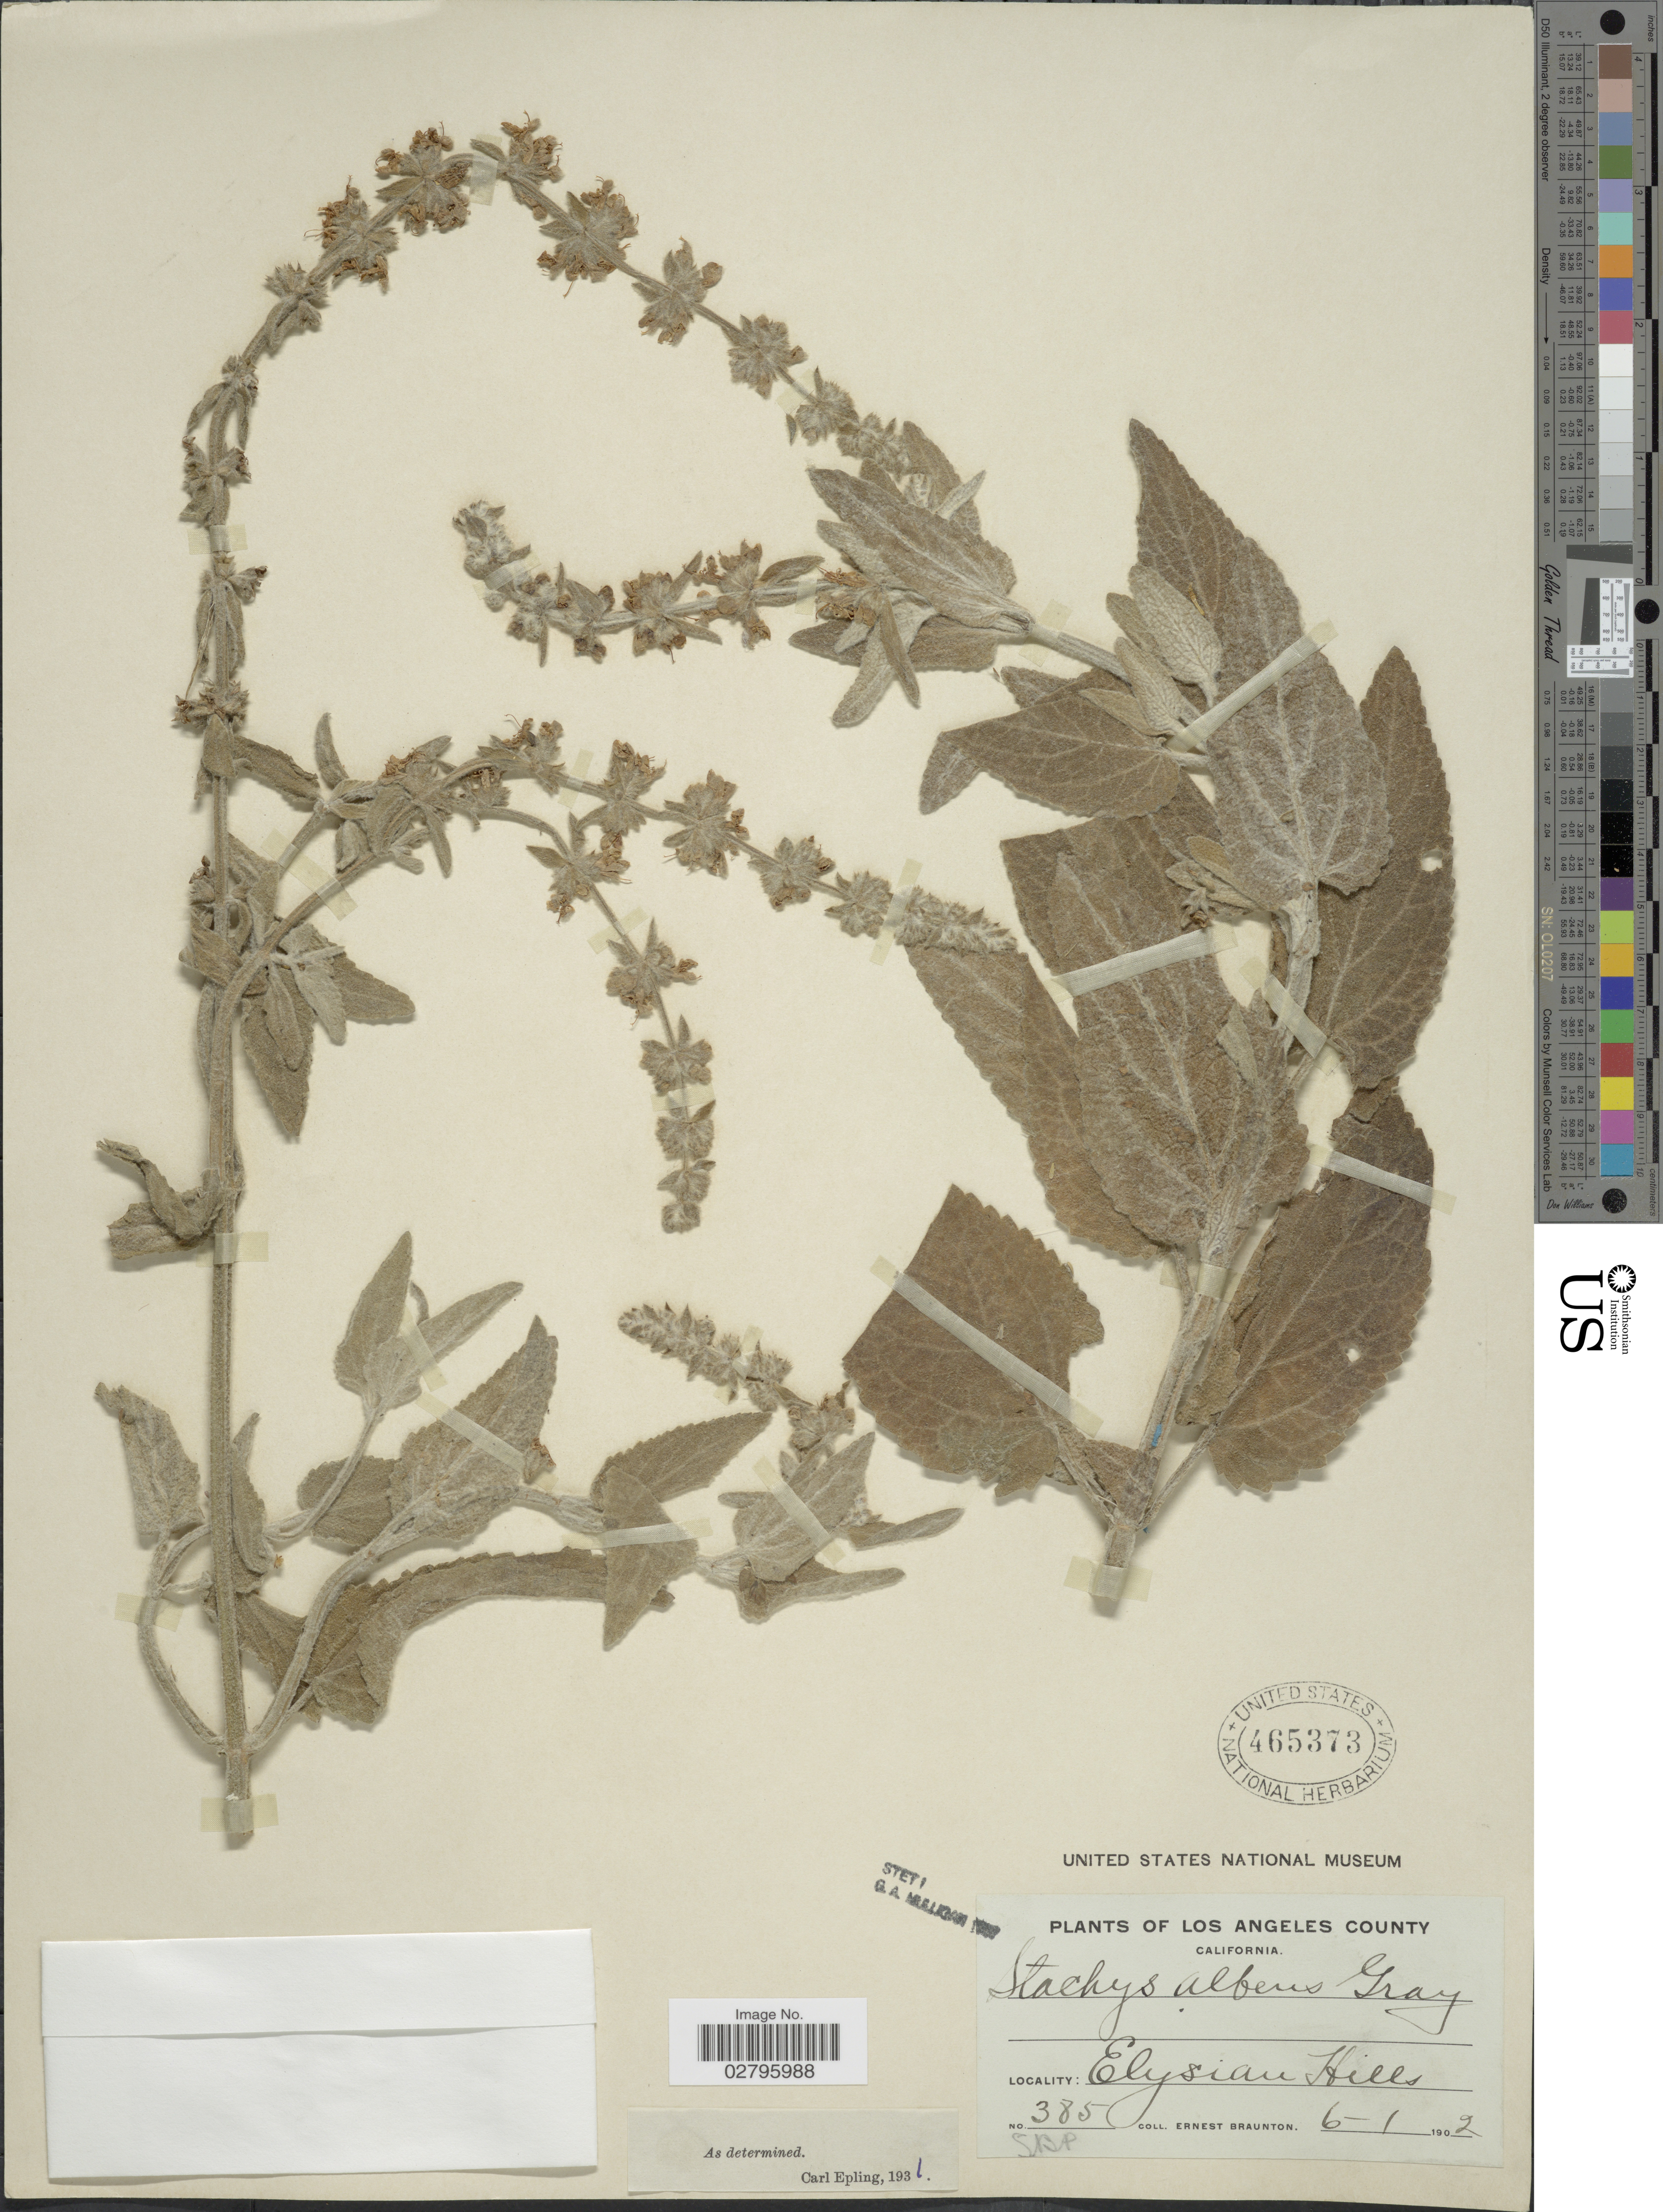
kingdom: Plantae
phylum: Tracheophyta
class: Magnoliopsida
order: Lamiales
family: Lamiaceae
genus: Stachys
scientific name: Stachys albens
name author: A. Gray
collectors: E. Braunton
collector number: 385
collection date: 1902-06-01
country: United States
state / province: California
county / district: Los Angeles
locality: Los Angeles County. Elysian Hills.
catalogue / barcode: US 465373